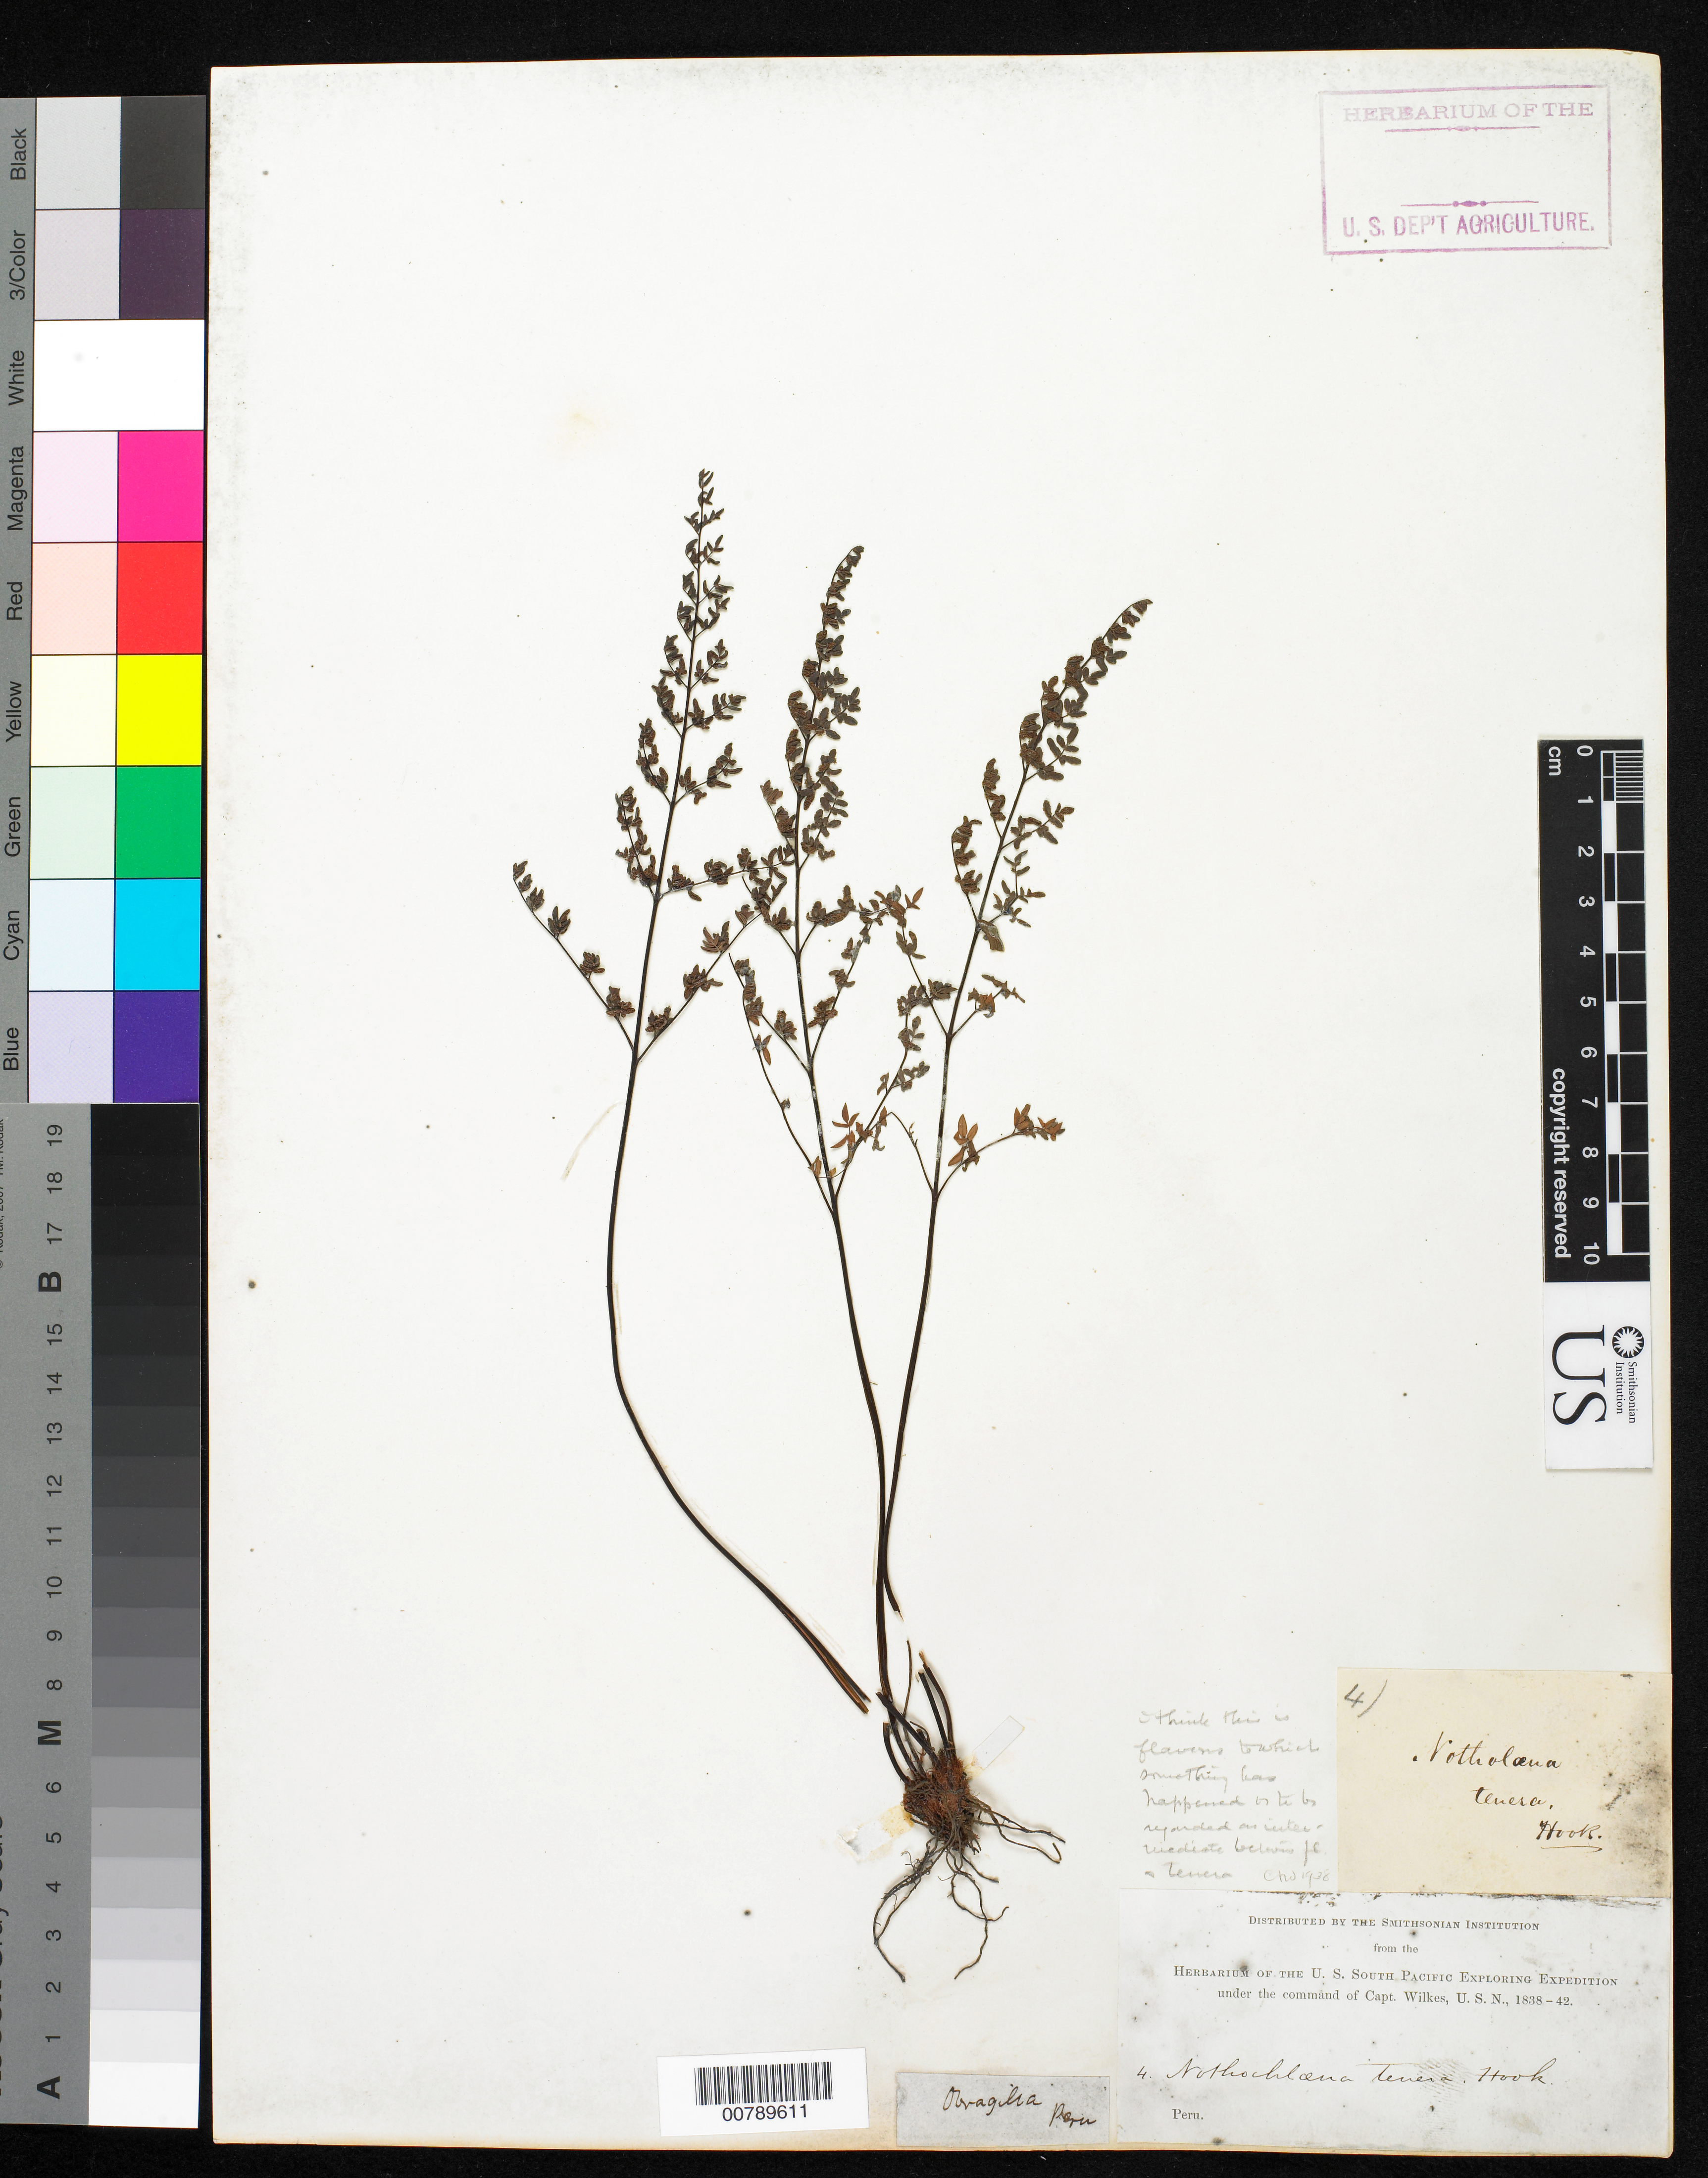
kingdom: Plantae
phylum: Tracheophyta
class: Polypodiopsida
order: Polypodiales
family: Pteridaceae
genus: Argyrochosma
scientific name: Argyrochosma nivea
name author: (Poir.) Windham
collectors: Wilkes Explor. Exped.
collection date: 1838/1842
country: Peru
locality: Oragha? Peru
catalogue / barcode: US 98719